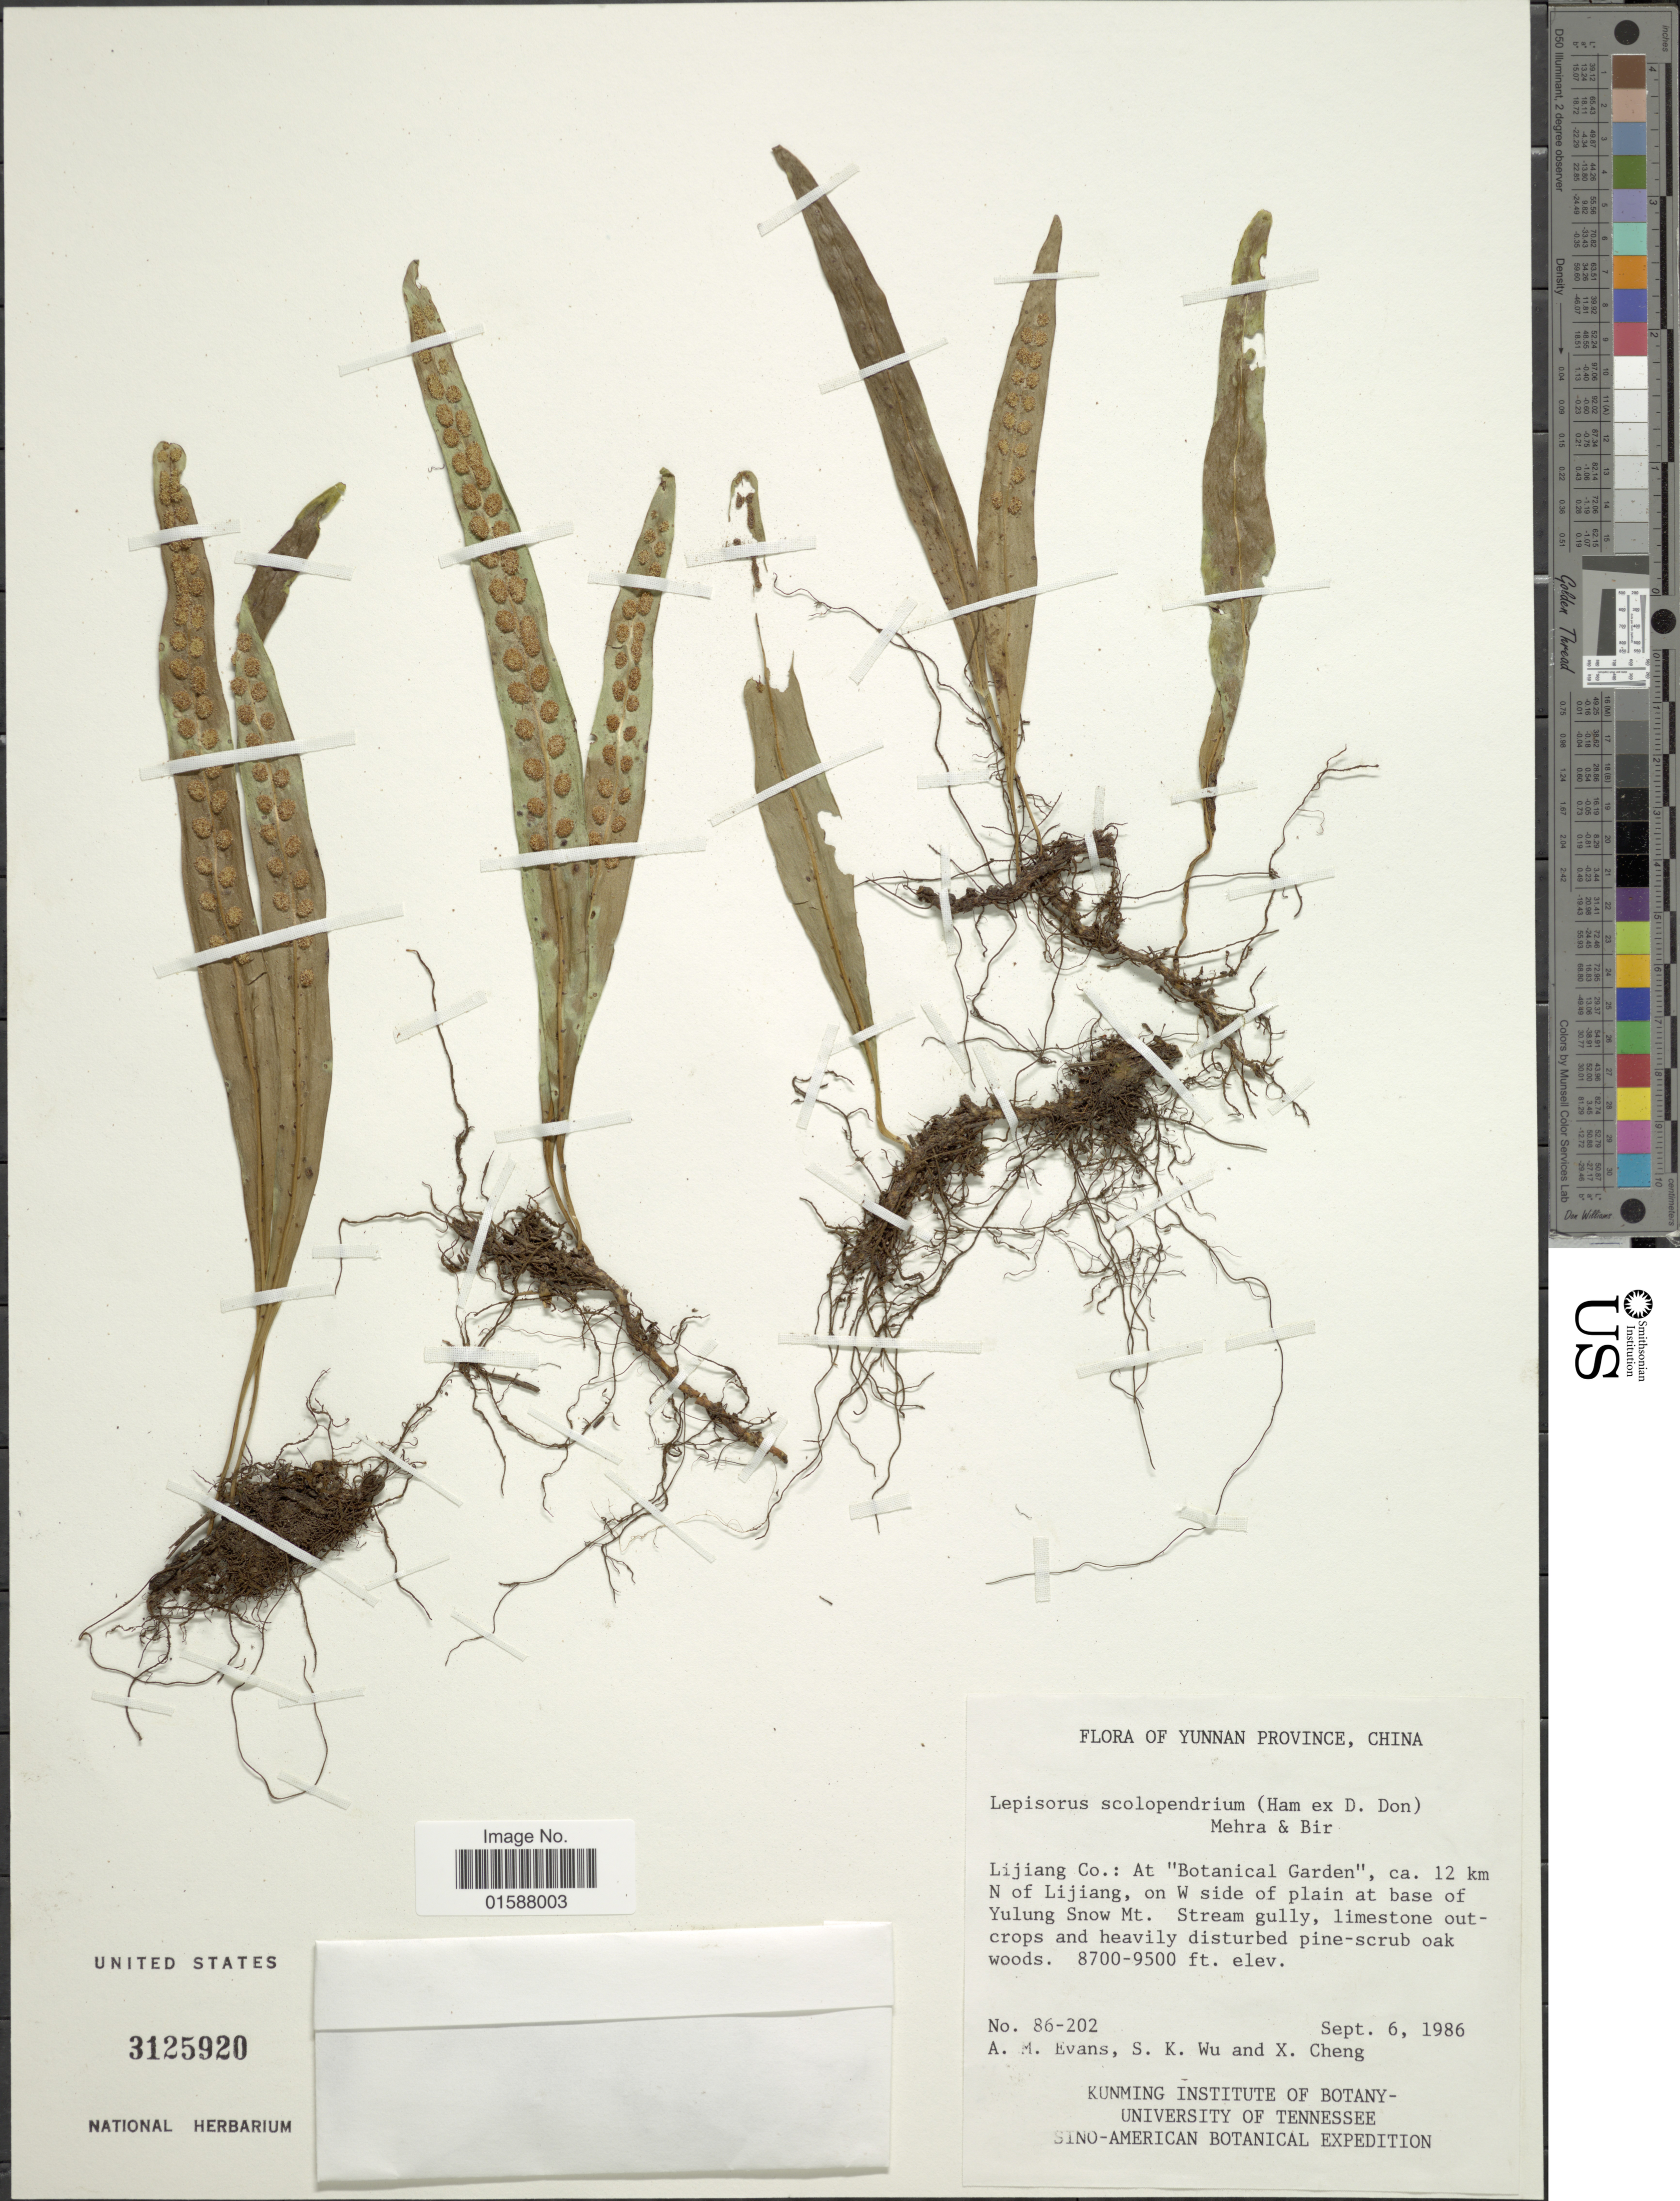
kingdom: Plantae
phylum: Tracheophyta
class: Polypodiopsida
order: Polypodiales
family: Polypodiaceae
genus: Lepisorus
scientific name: Lepisorus scolopendrium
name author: (Buch.-Ham. ex D. Don) Mehra & Bir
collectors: A. M. Evans, S. K. Wu & X. Cheng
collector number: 86-202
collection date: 1986-09-06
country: China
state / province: Yunnan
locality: Lijiang Co.: At "Botanical Garden", ca. 12 km N of Lijiang, on W side of plain at base of Yulung Snow Mt.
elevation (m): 2652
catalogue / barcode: US 3125920